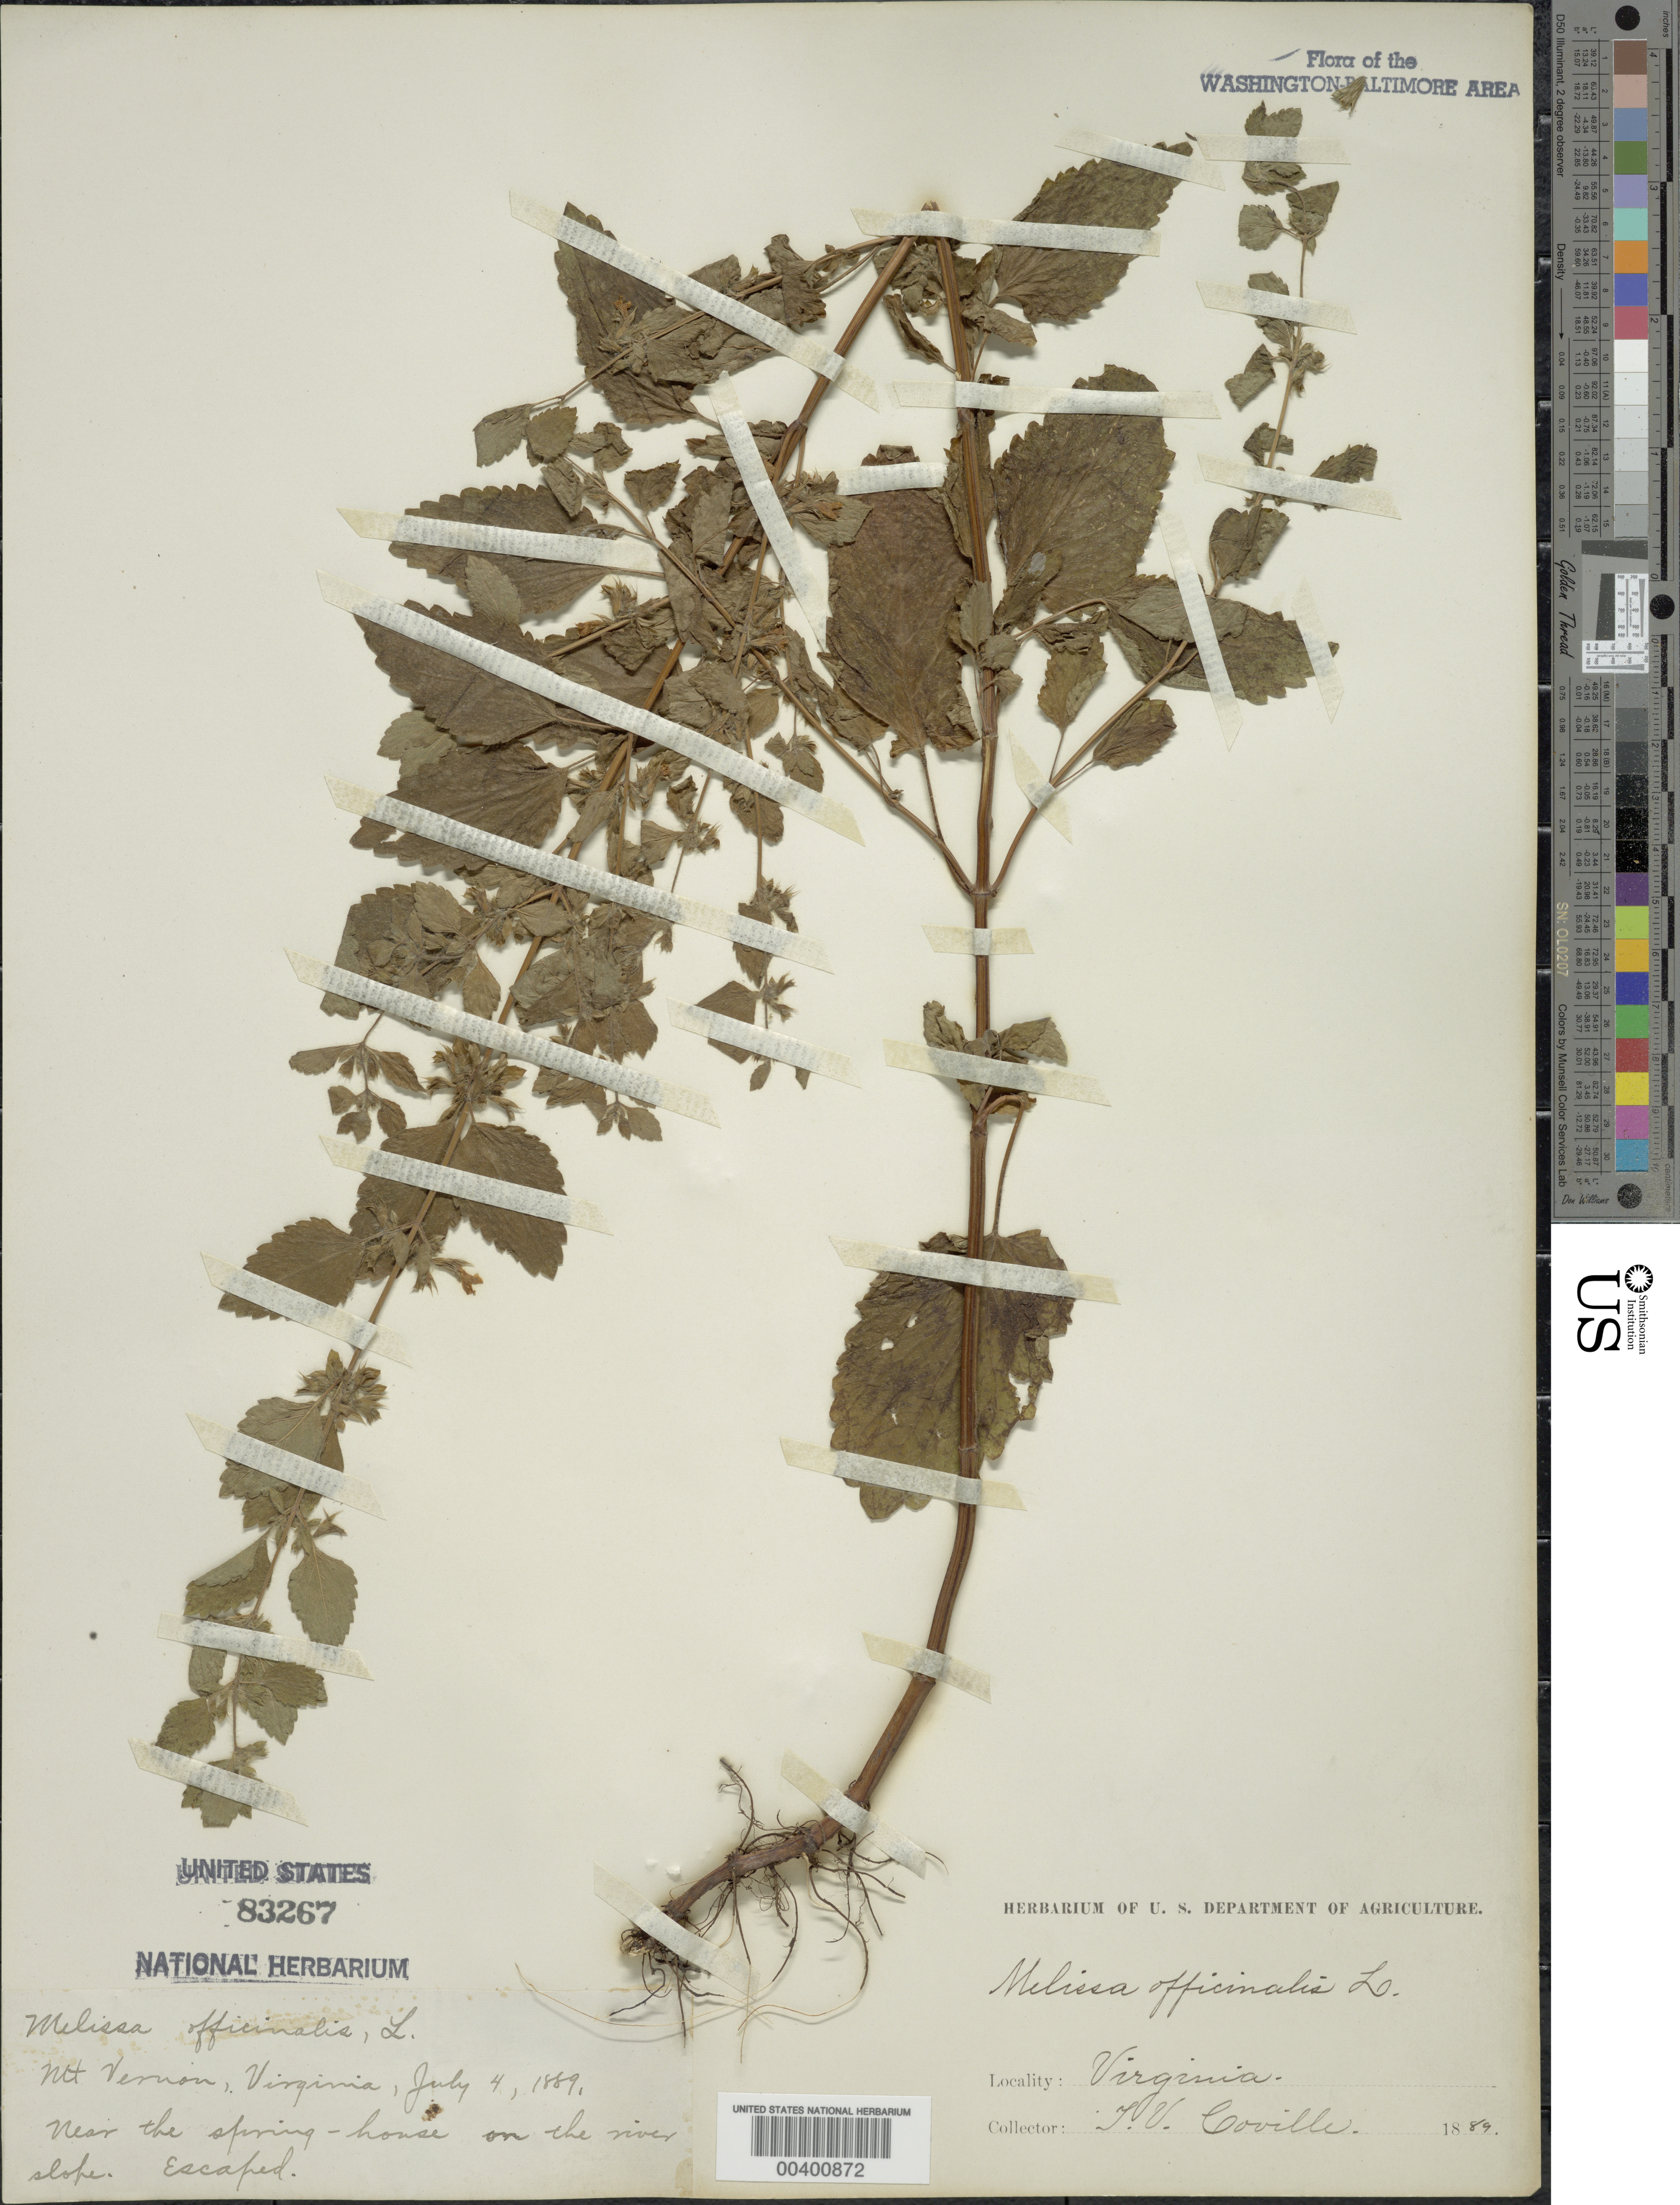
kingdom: Plantae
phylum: Tracheophyta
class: Magnoliopsida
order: Lamiales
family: Lamiaceae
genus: Melissa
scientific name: Melissa officinalis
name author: L.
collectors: F. V. Coville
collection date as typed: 04 Jul 1889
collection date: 1889-07-04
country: United States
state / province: Virginia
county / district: Fairfax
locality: Mount Vernon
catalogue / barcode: US 83267